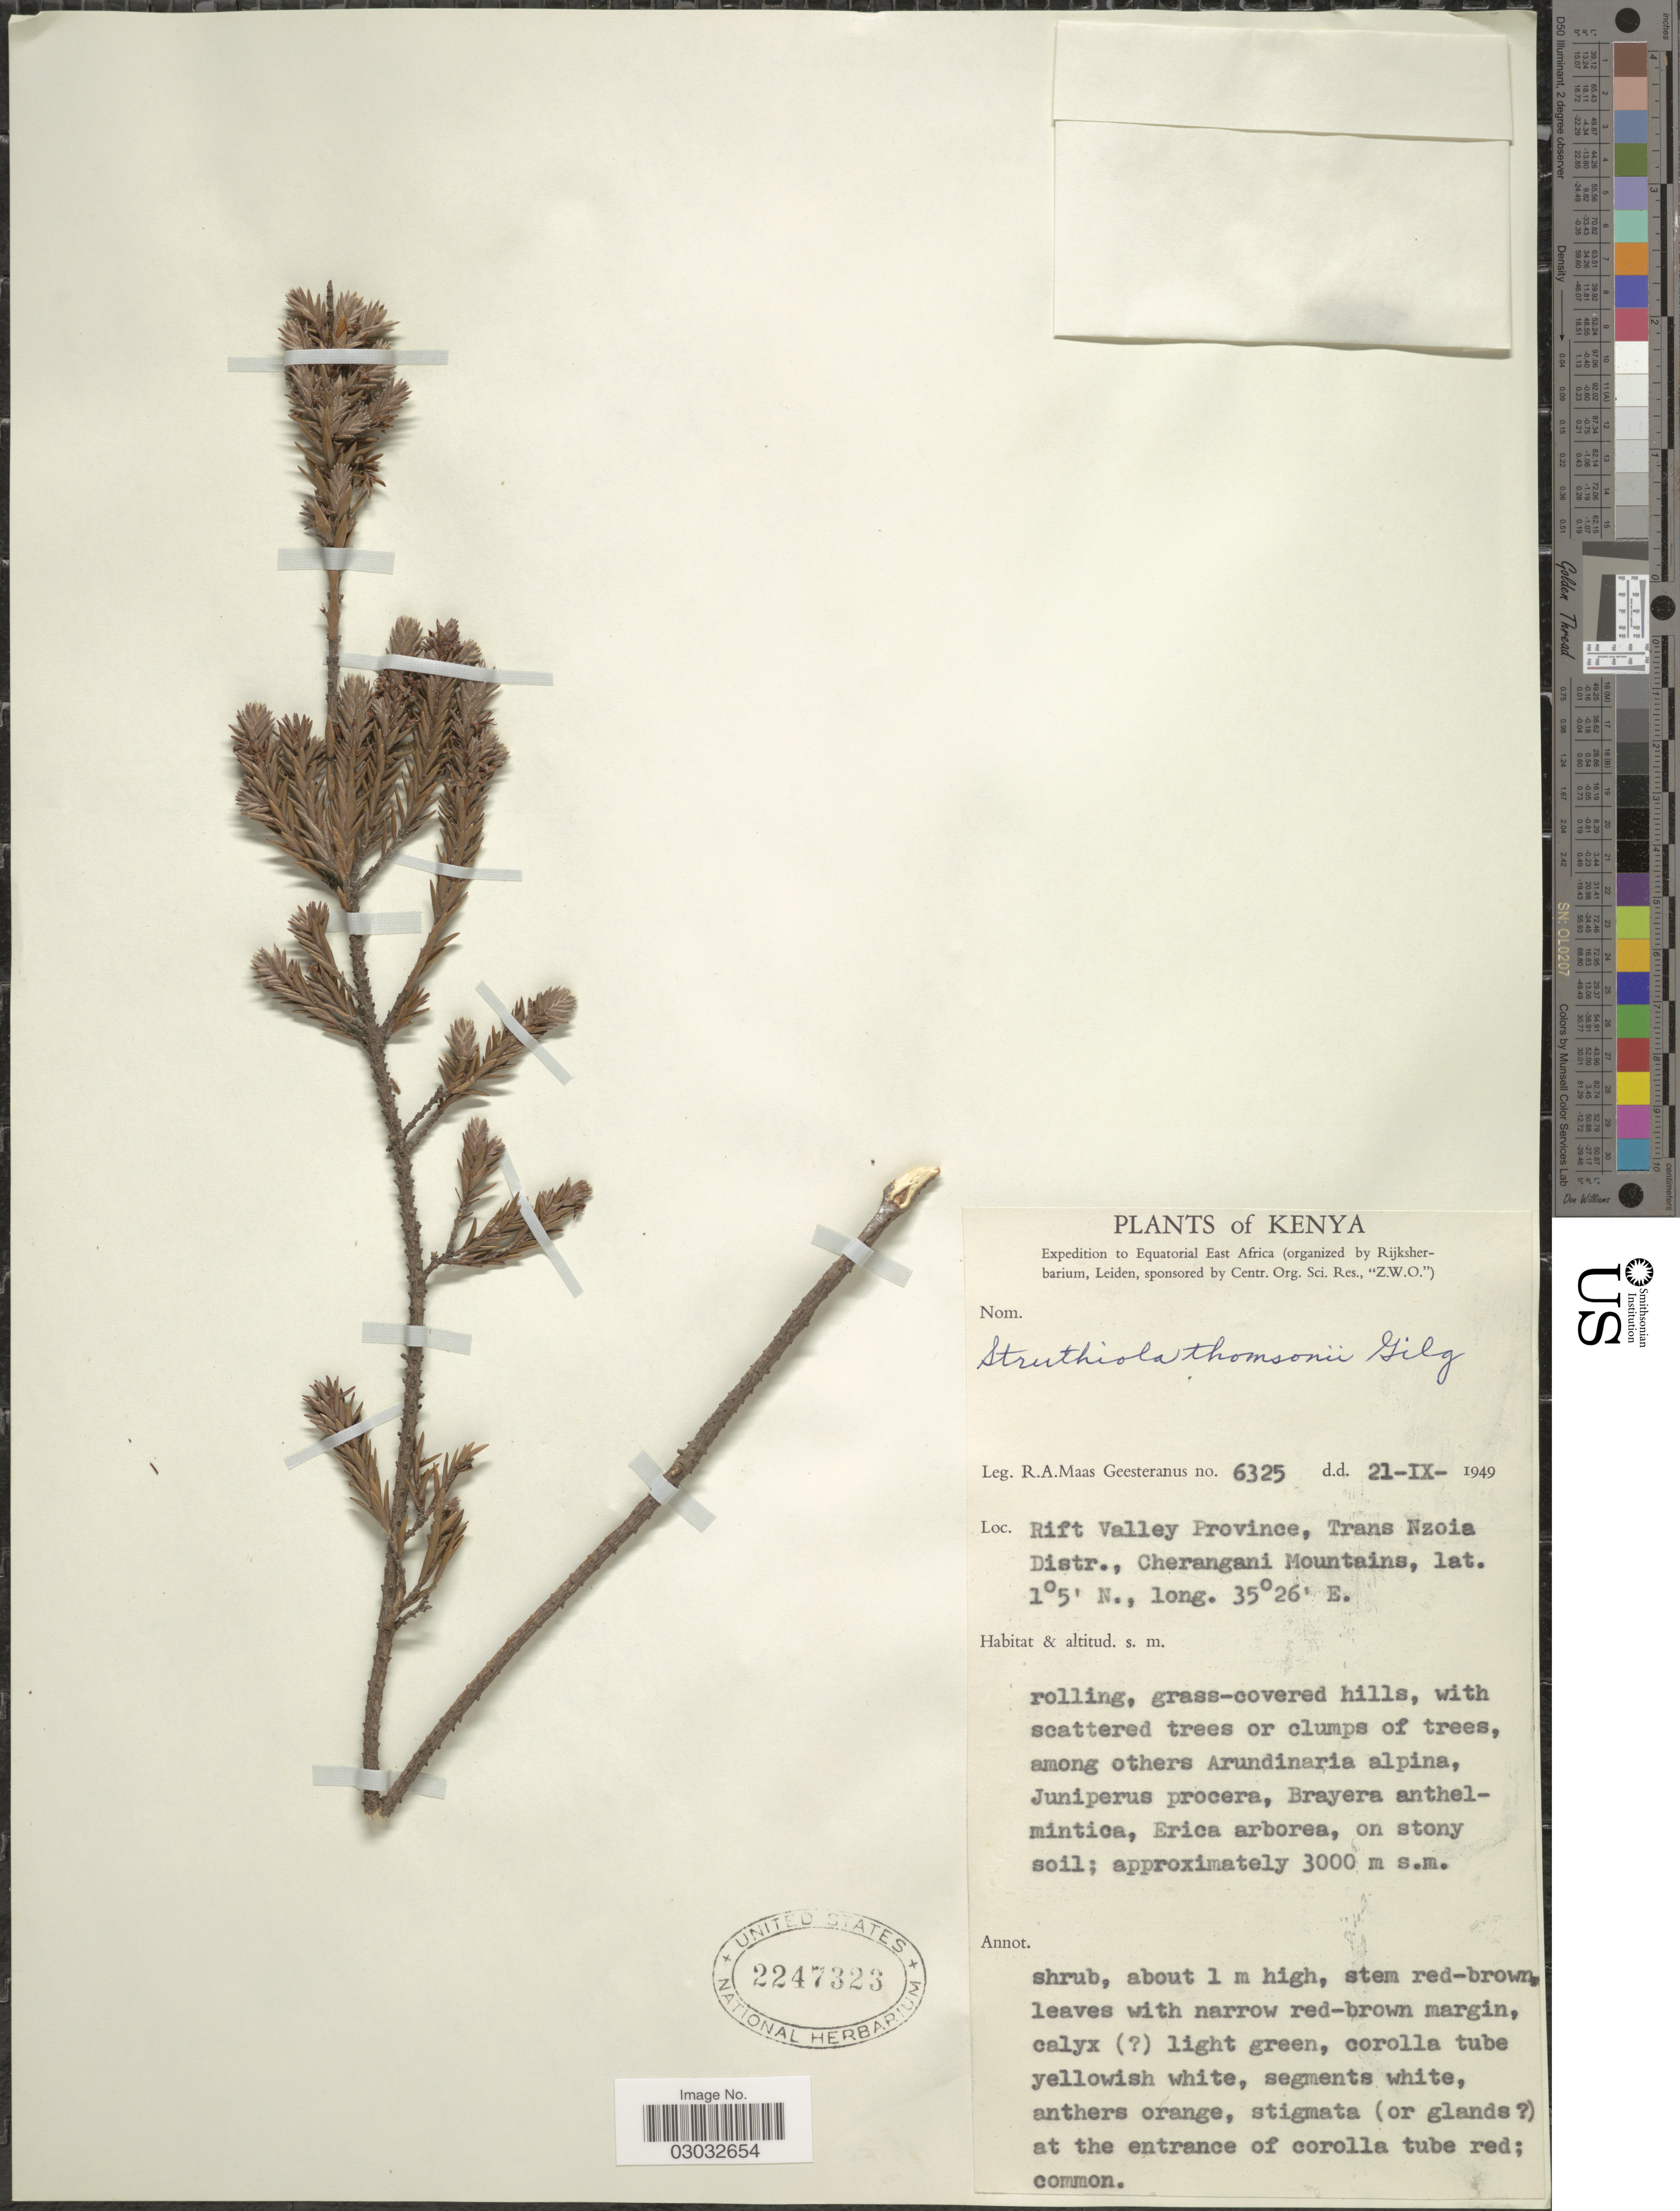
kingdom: Plantae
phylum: Tracheophyta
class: Magnoliopsida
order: Malvales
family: Thymelaeaceae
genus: Struthiola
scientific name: Struthiola thomsonii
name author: Oliv.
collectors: R. A. Maas Geesteranus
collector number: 6325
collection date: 1949-09-21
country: Kenya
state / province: Trans Nzoia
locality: Equatorial East Africa. Trans Nzoia Distr., Cherangani Mountains.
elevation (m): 3000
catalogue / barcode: US 2247323